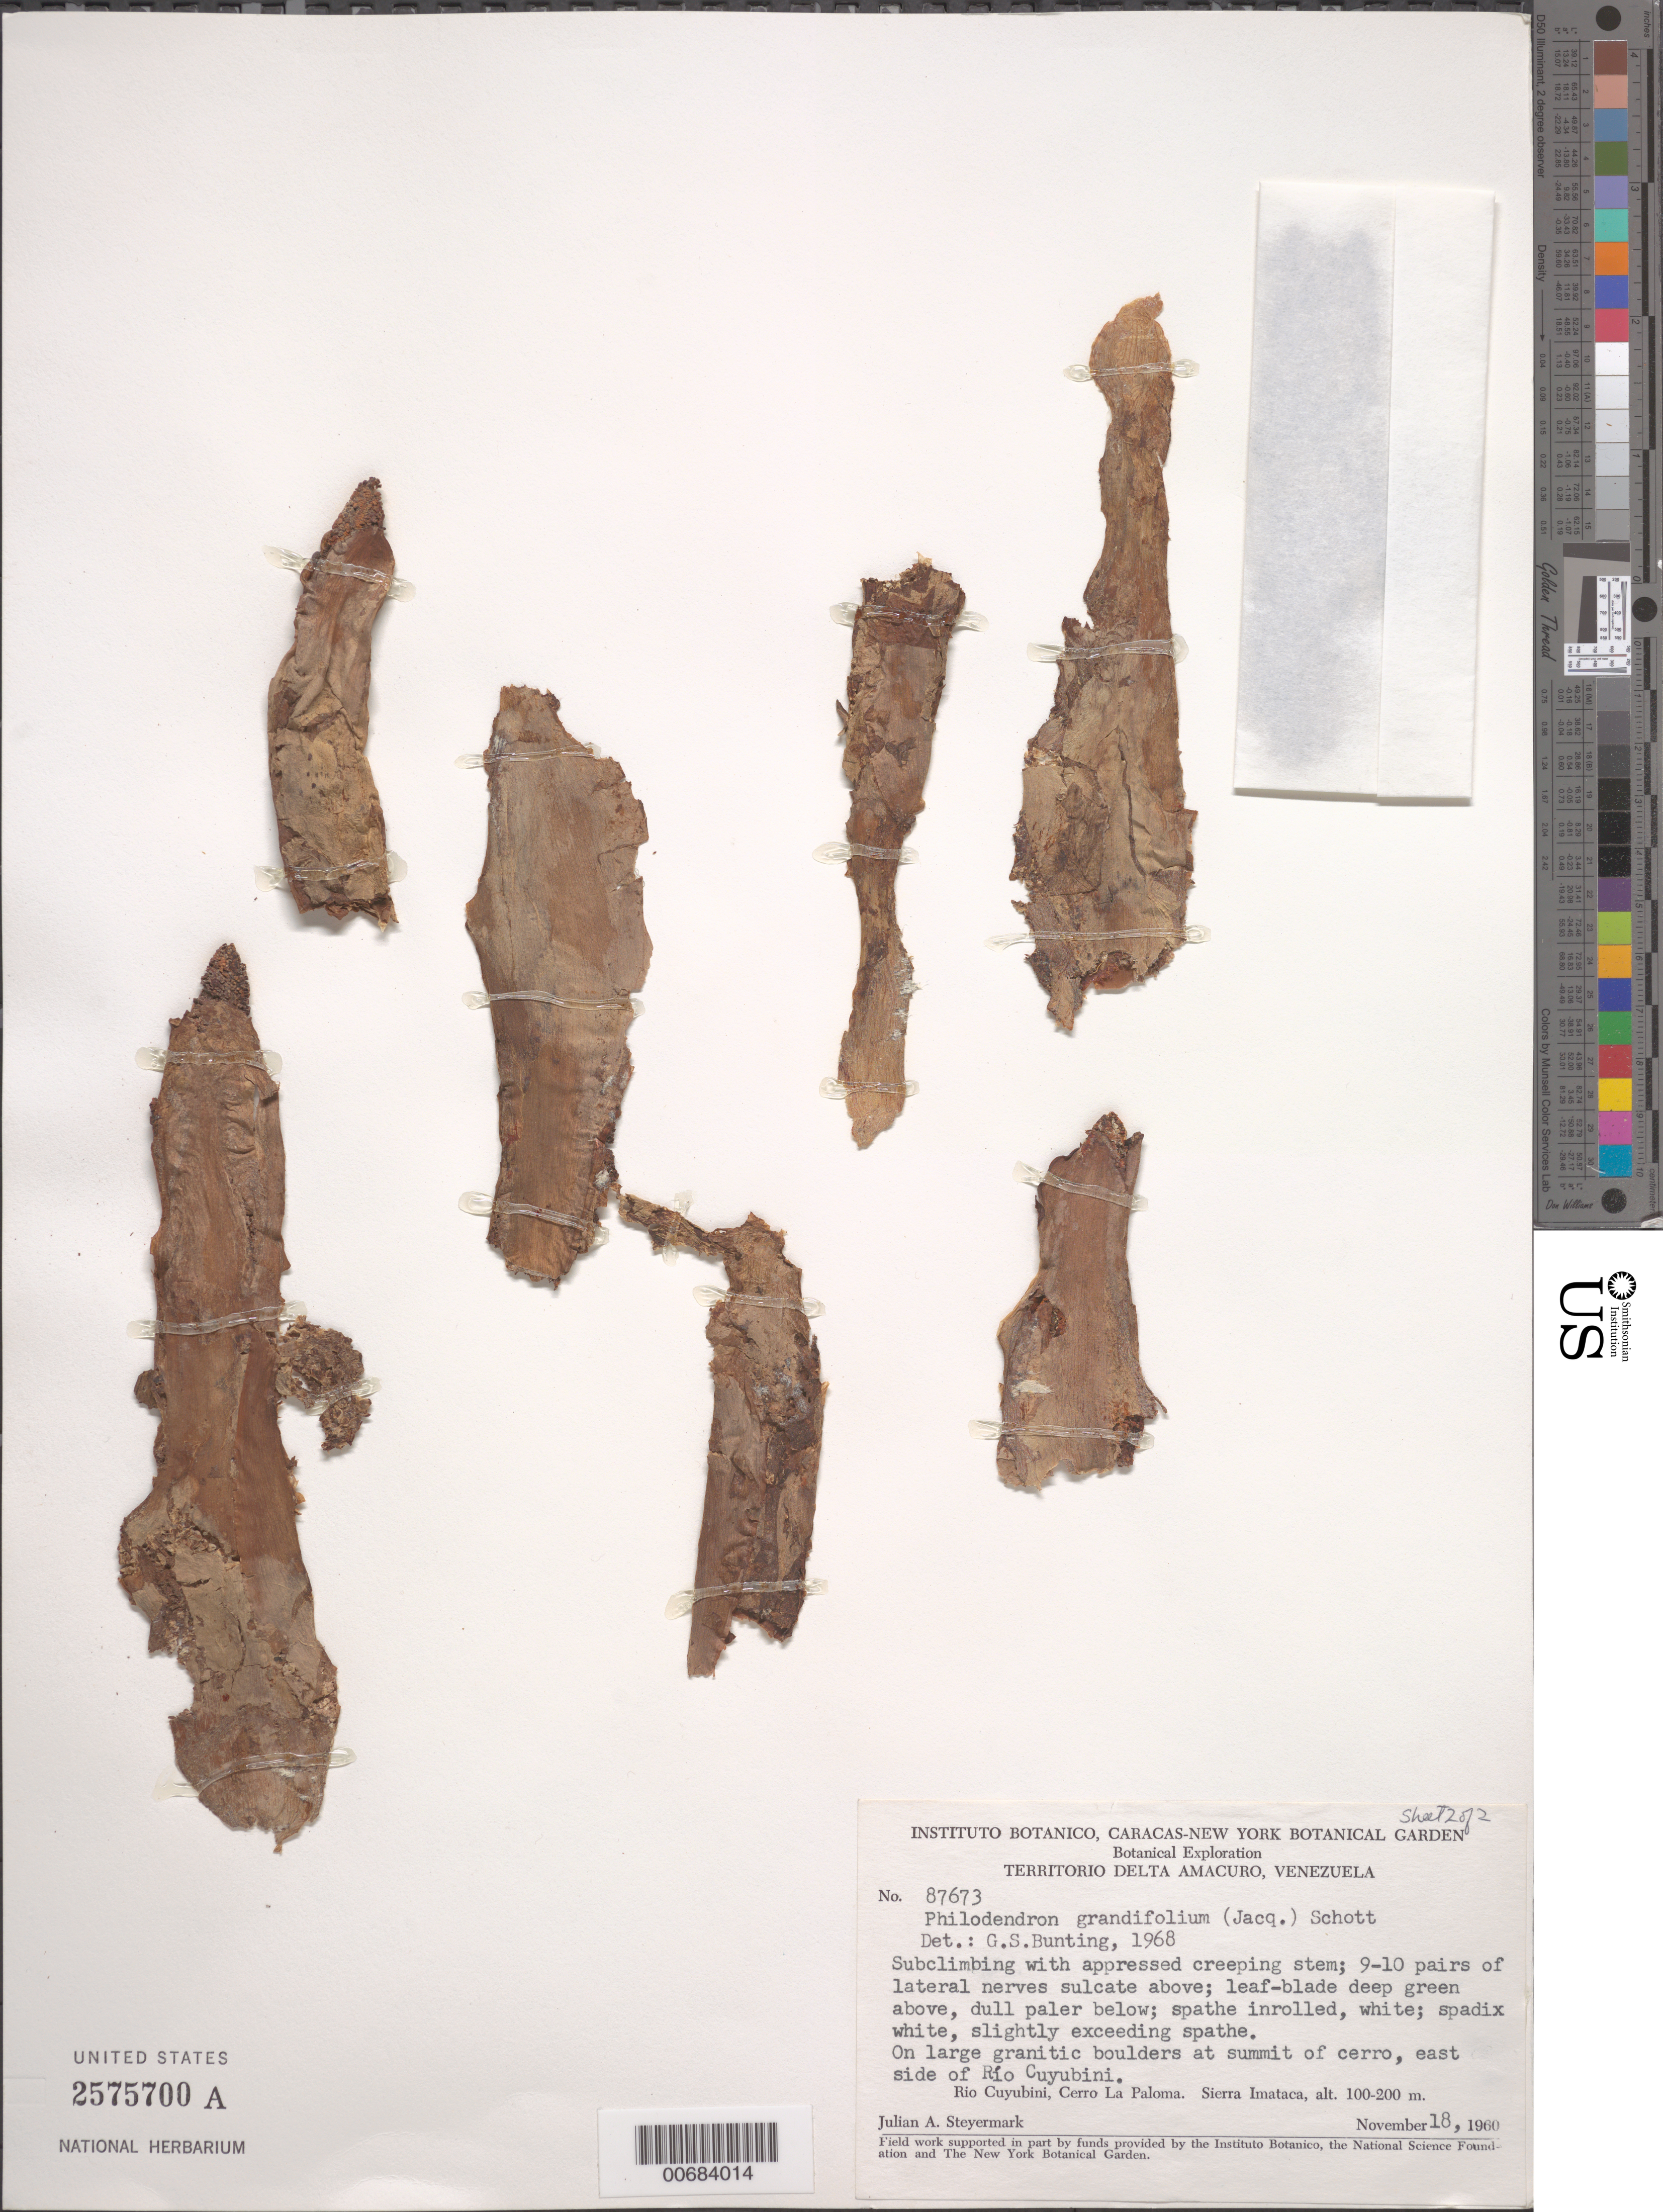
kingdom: Plantae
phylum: Tracheophyta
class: Liliopsida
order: Alismatales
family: Araceae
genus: Philodendron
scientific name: Philodendron grandifolium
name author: (Jacq.) Schott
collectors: J. Steyermark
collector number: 87673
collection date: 1960-11-17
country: Venezuela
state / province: Delta Amacuro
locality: Territorio Delta Amacuro. On large granitic boulders at summit of cerro, east site of Río Cuyubini. Rio Cuyubini, Cerro La Paloma. Sierra Imataca.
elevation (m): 100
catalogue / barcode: US 2575700A